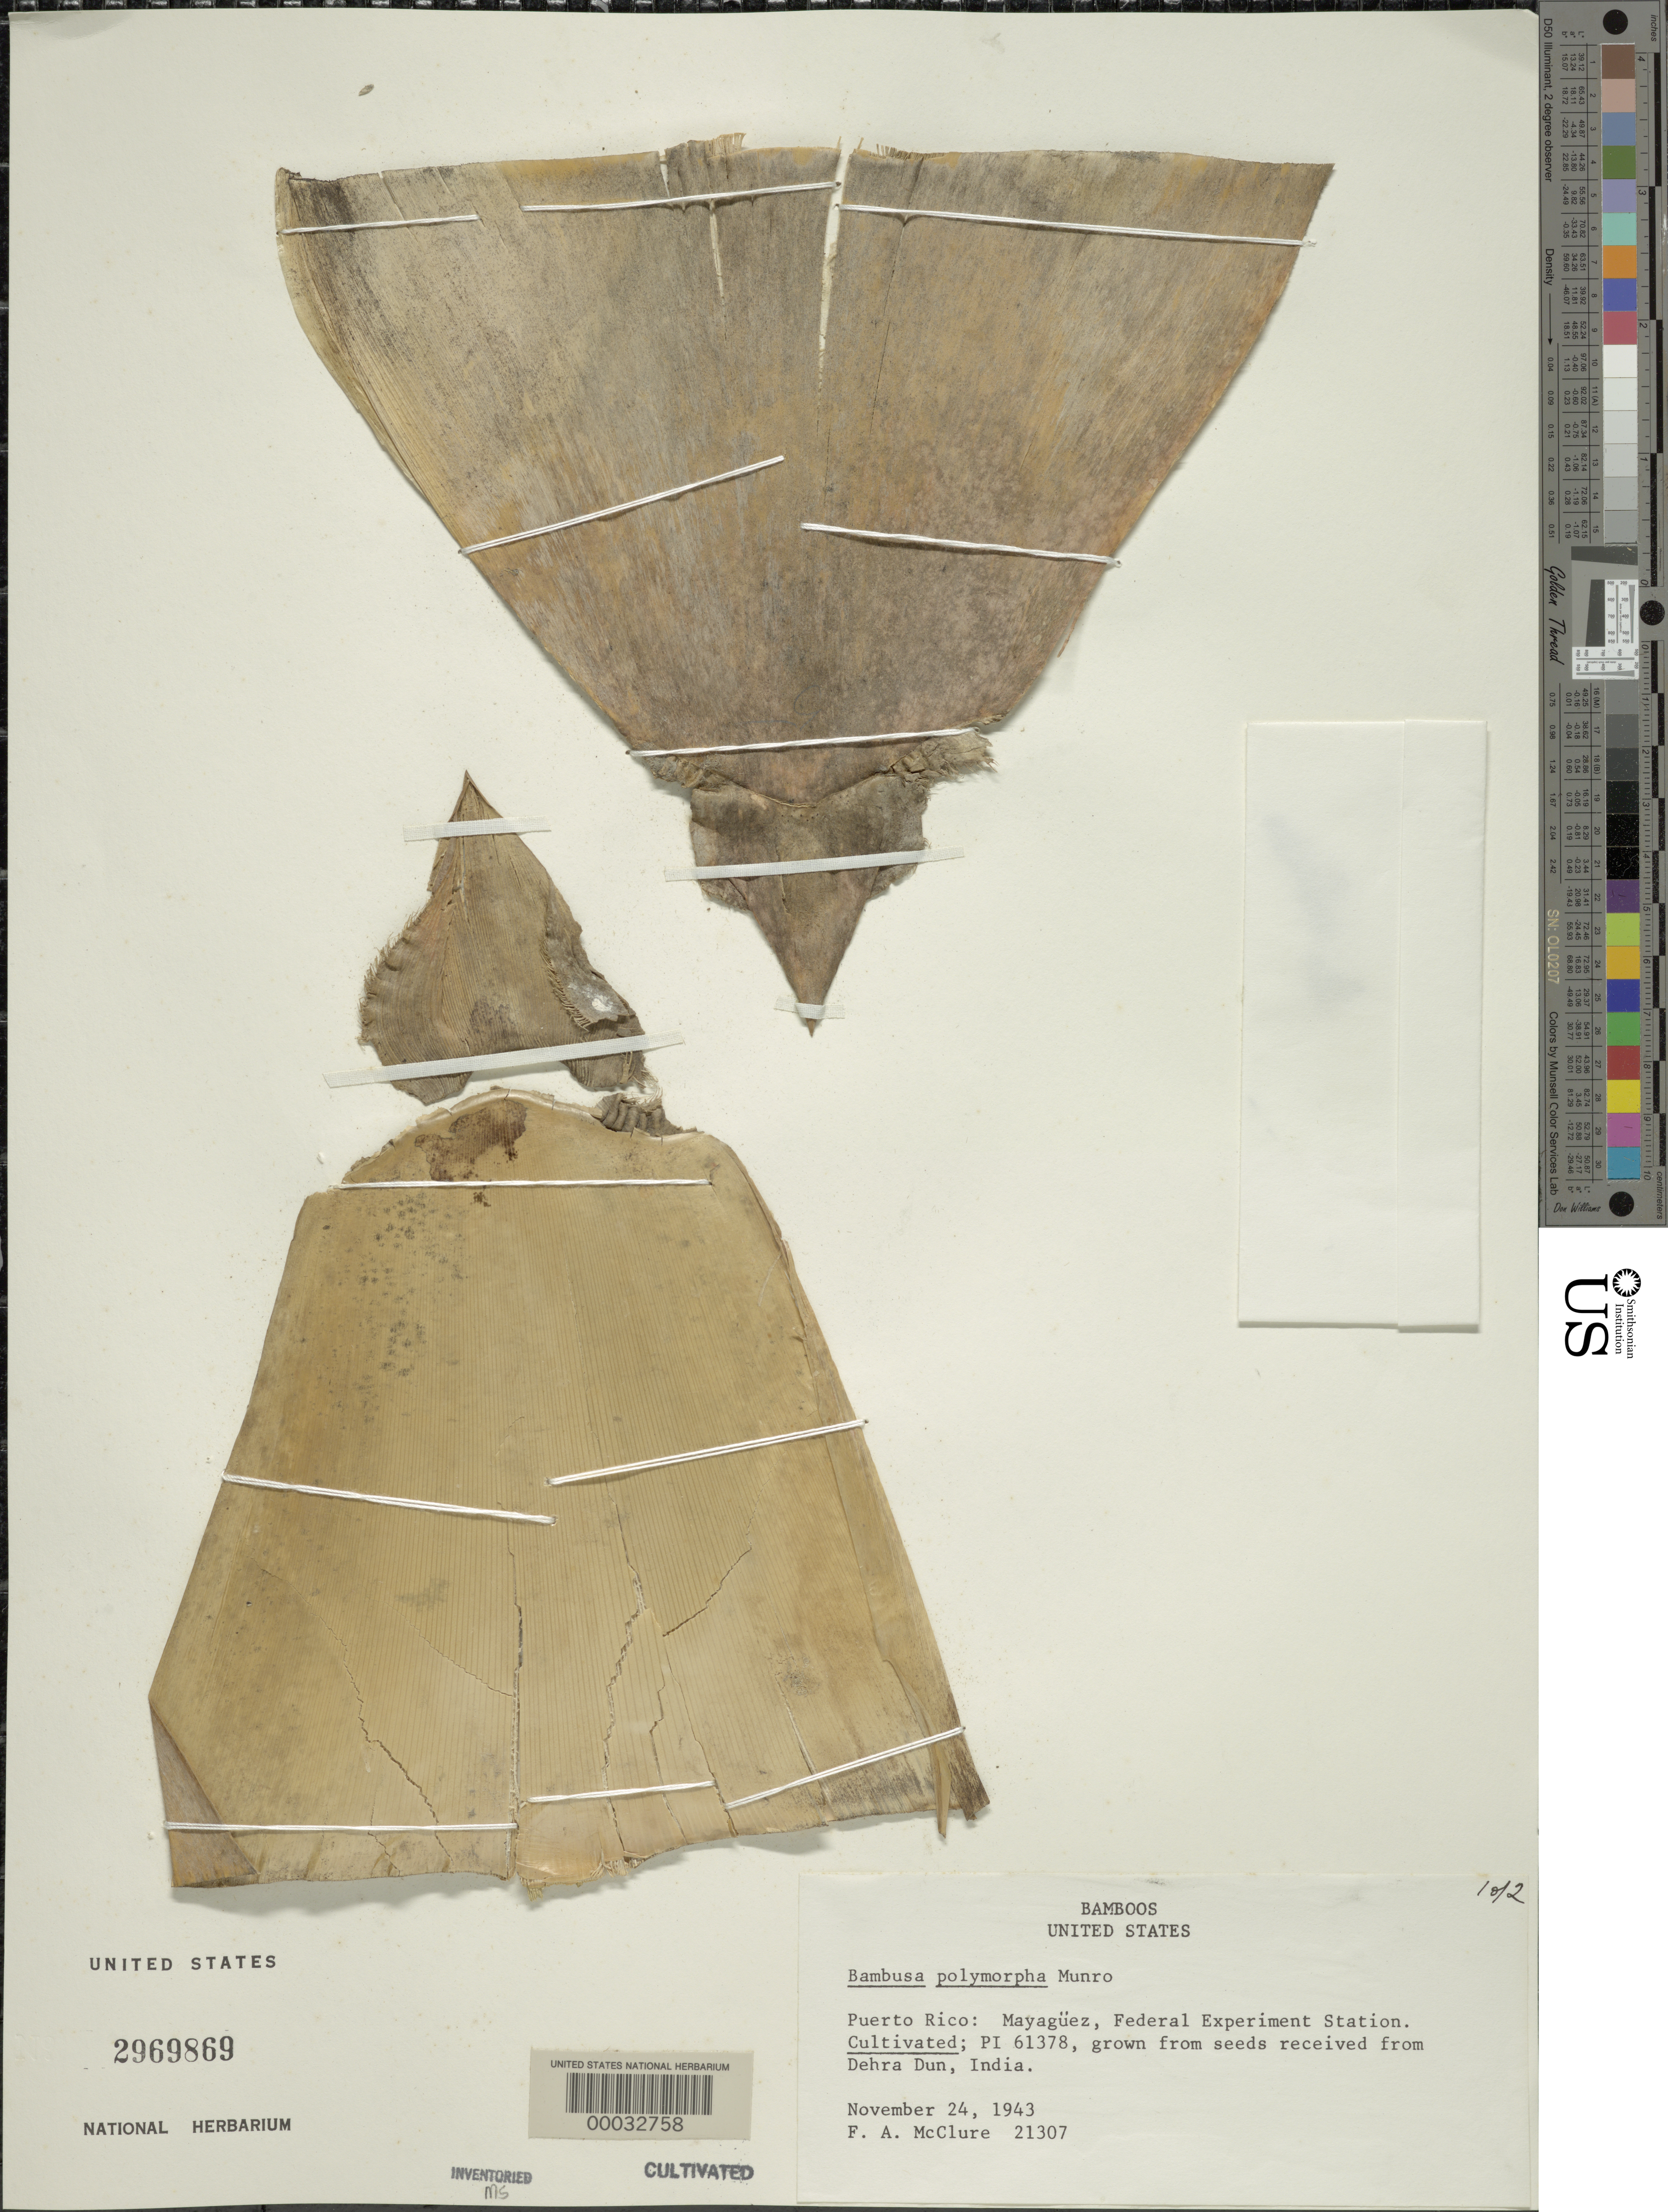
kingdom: Plantae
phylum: Tracheophyta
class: Liliopsida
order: Poales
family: Poaceae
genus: Bambusa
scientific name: Bambusa polymorpha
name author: Munro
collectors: F. A. McClure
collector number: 21307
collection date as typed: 24 Nov 1943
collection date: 1943-11-24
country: Puerto Rico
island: Greater Antilles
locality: Federal experimental station-mayaguez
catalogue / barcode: US 2969869